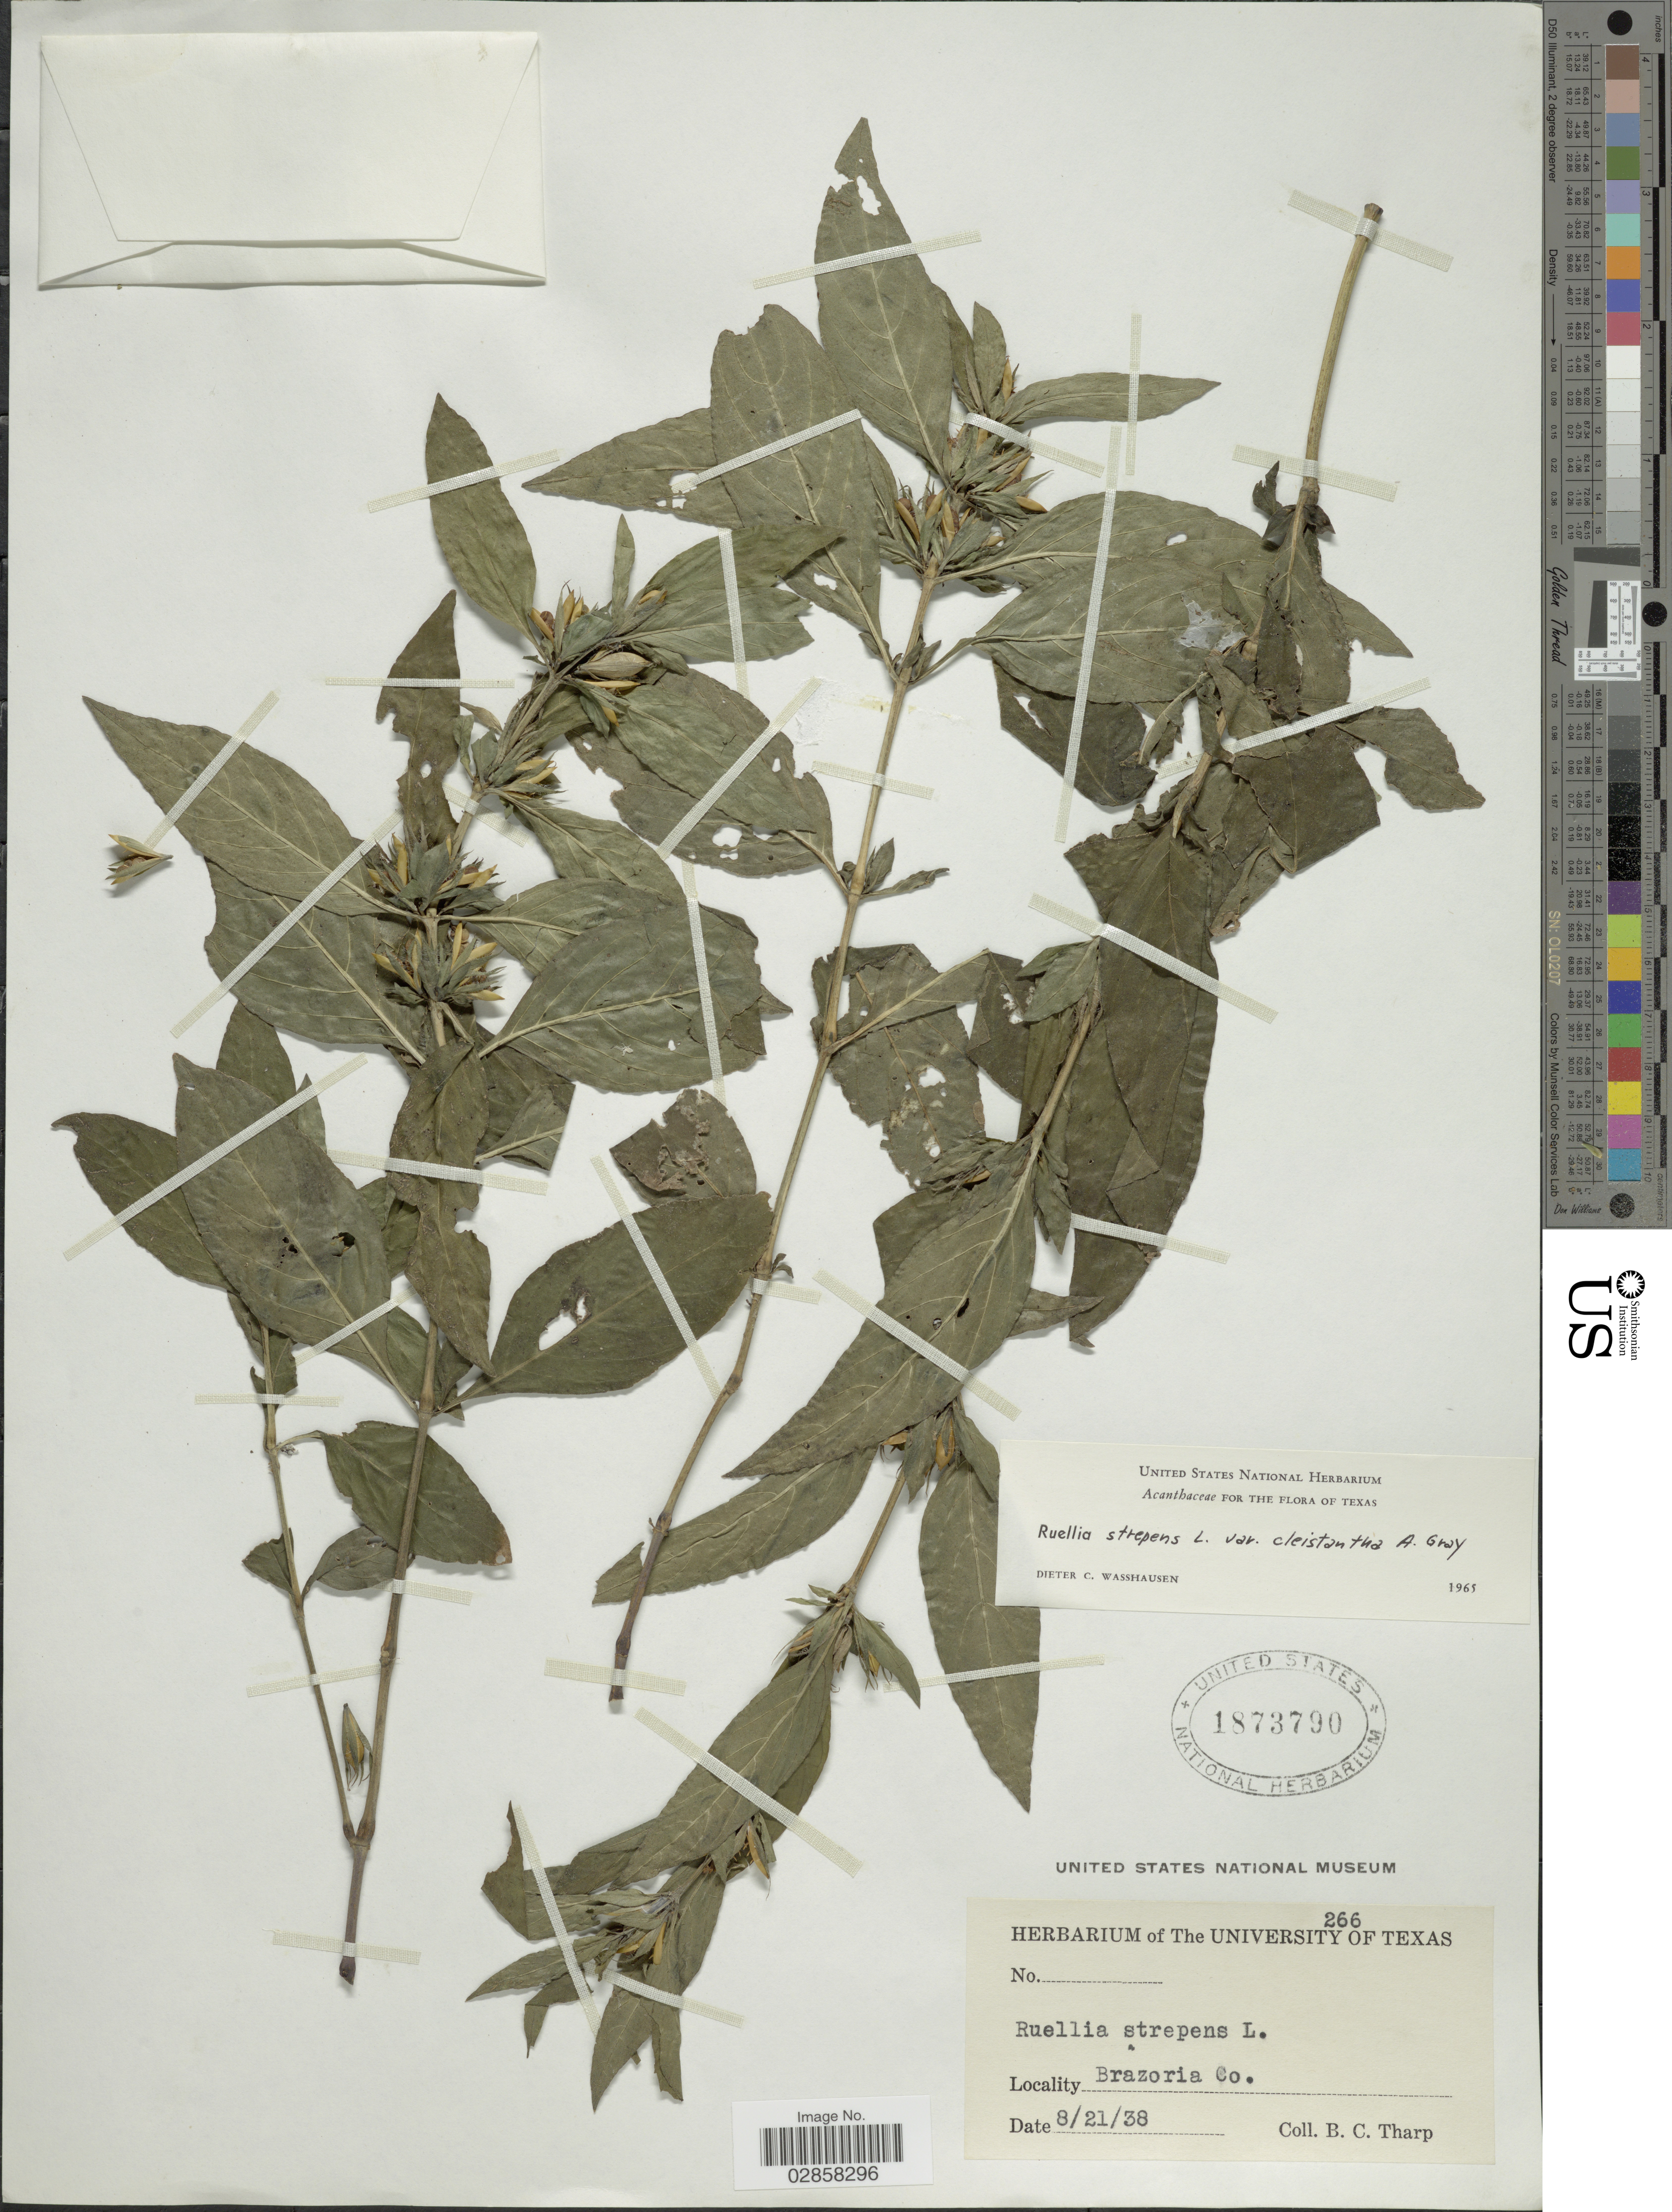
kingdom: Plantae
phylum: Tracheophyta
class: Magnoliopsida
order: Lamiales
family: Acanthaceae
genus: Ruellia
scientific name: Ruellia strepens f. cleistantha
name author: (A. Gray) S. McCoy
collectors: B. C. Tharp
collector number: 266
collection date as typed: Transcribed d/m/y: 21/8/38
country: United States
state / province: Texas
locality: Brazoria Co.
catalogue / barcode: US 1873790